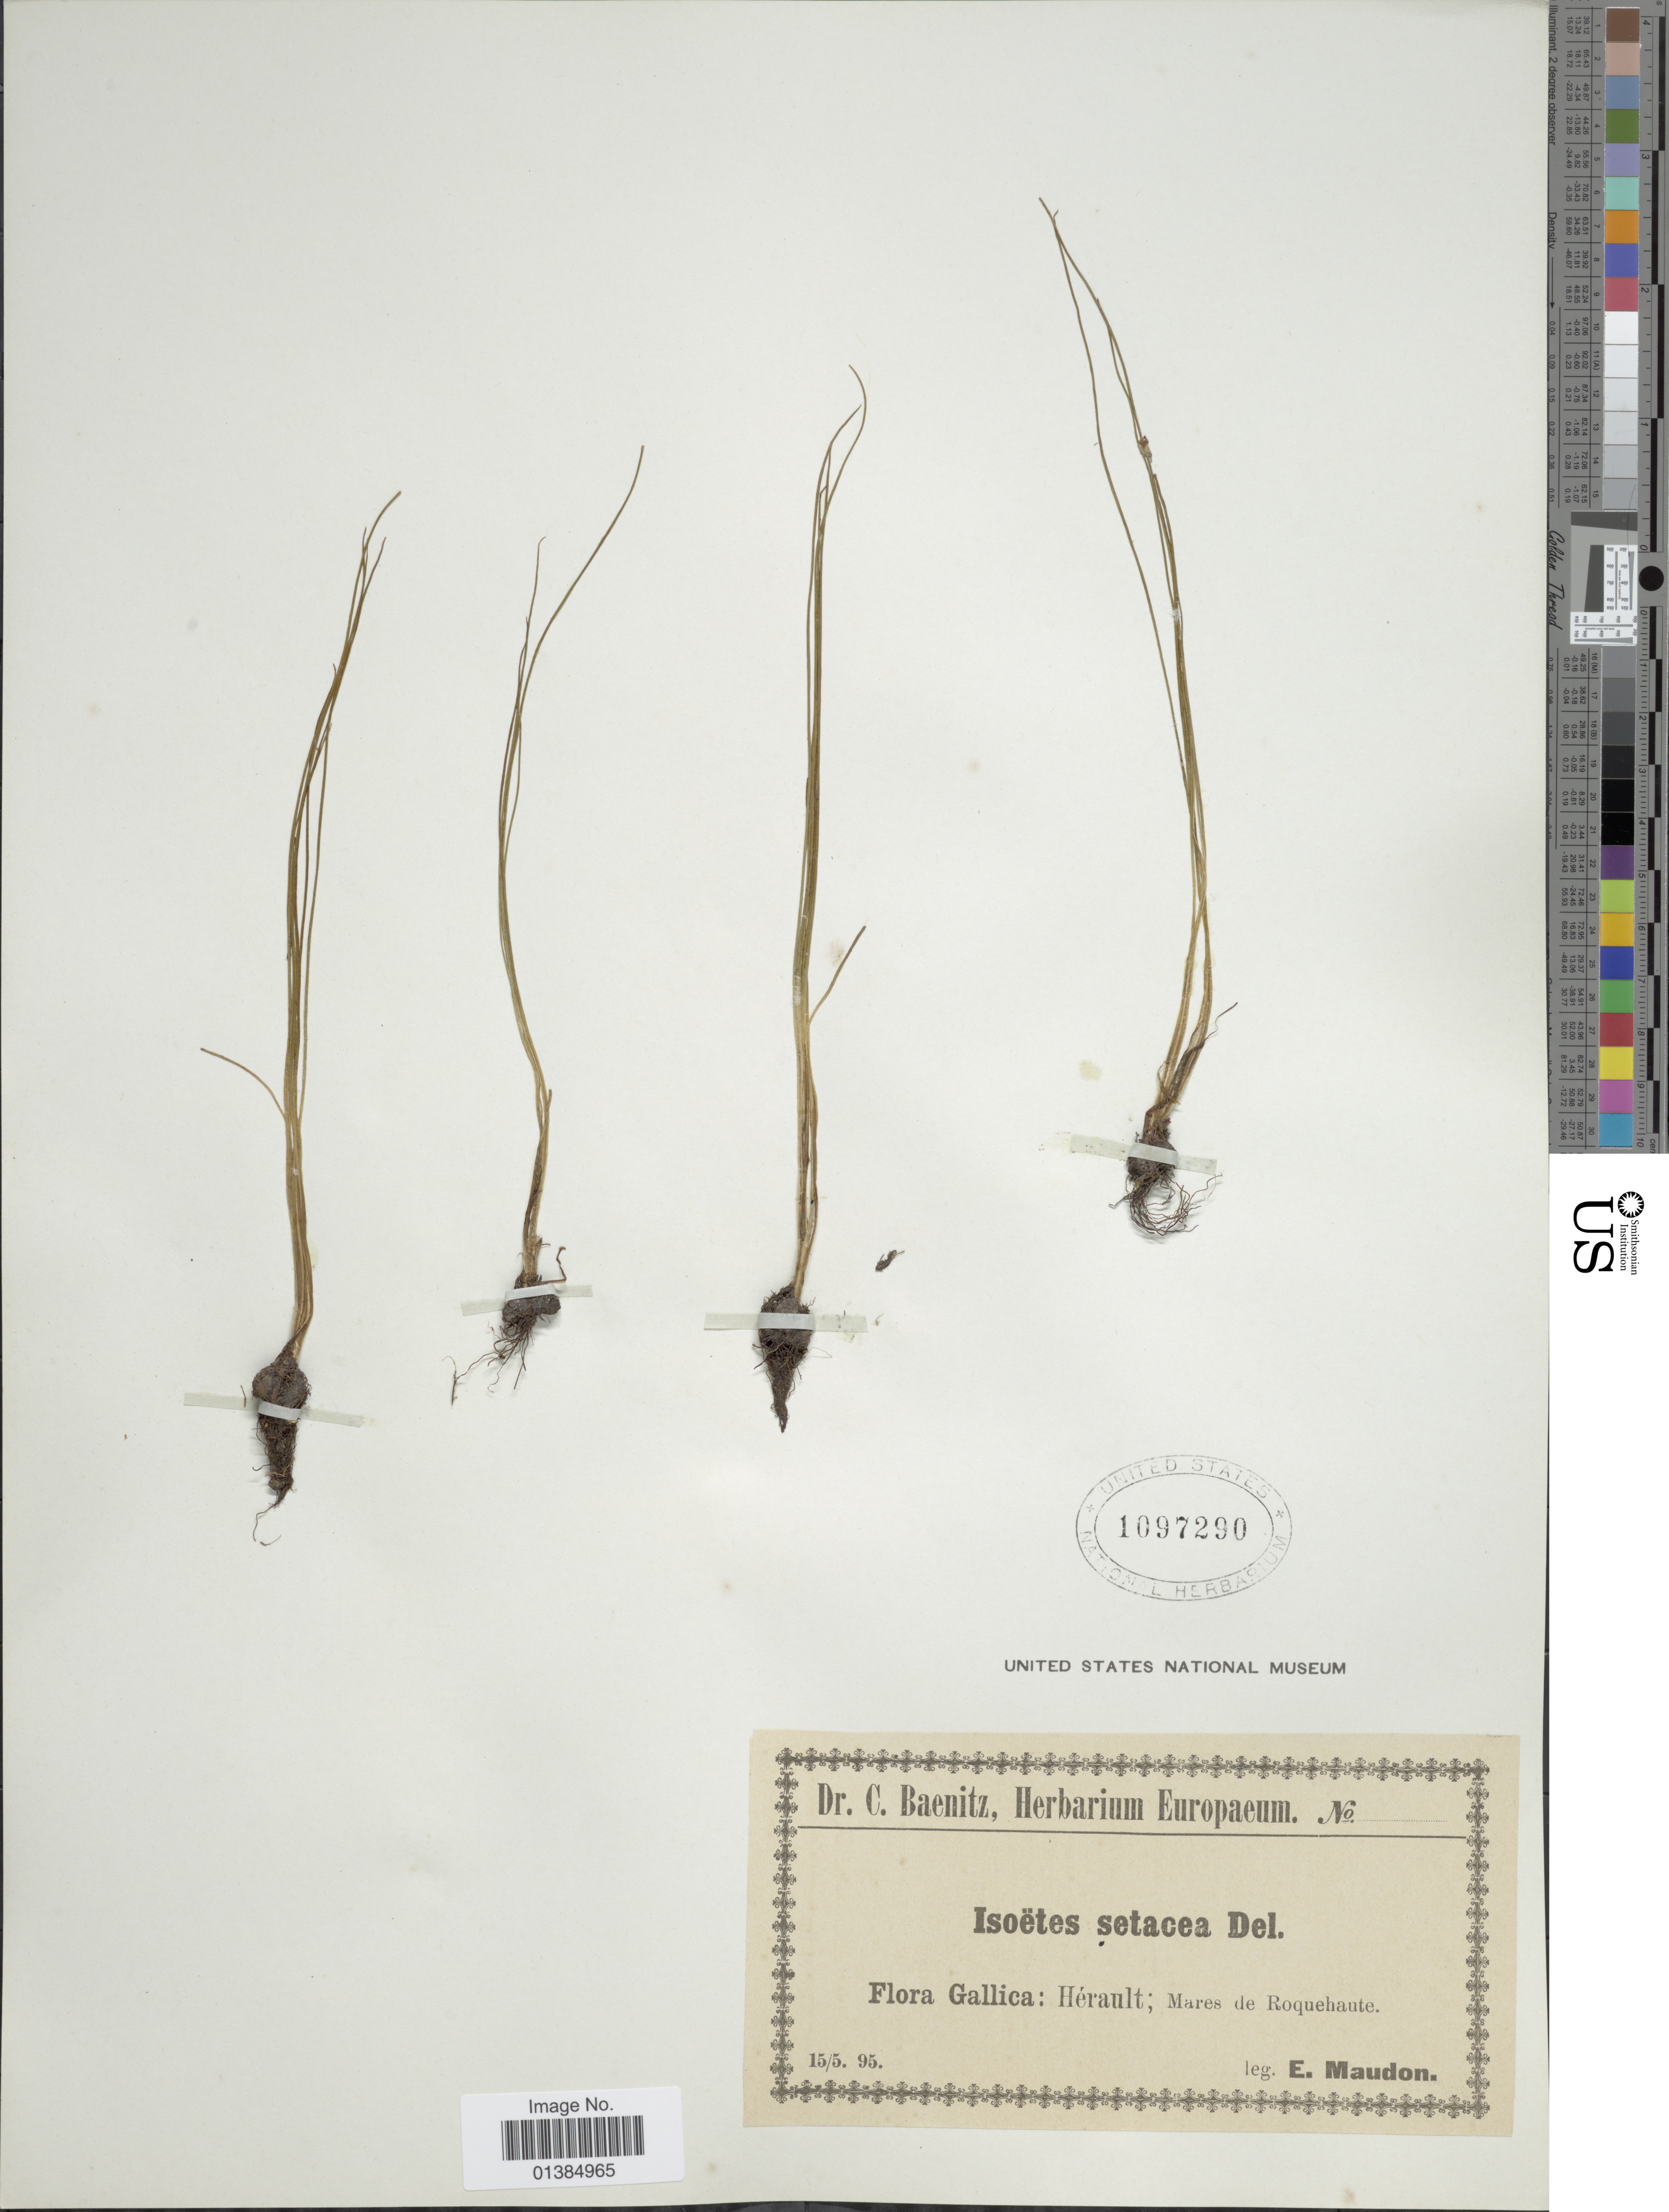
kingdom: Plantae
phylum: Tracheophyta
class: Lycopodiopsida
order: Isoetales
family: Isoetaceae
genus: Isoetes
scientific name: Isoetes delilei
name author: Rothm.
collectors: E. Maudon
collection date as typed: Transcribed d/m/y: 15/5/95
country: France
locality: Gallica: Hérault; Mares de Roquehaute.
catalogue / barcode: US 1097290